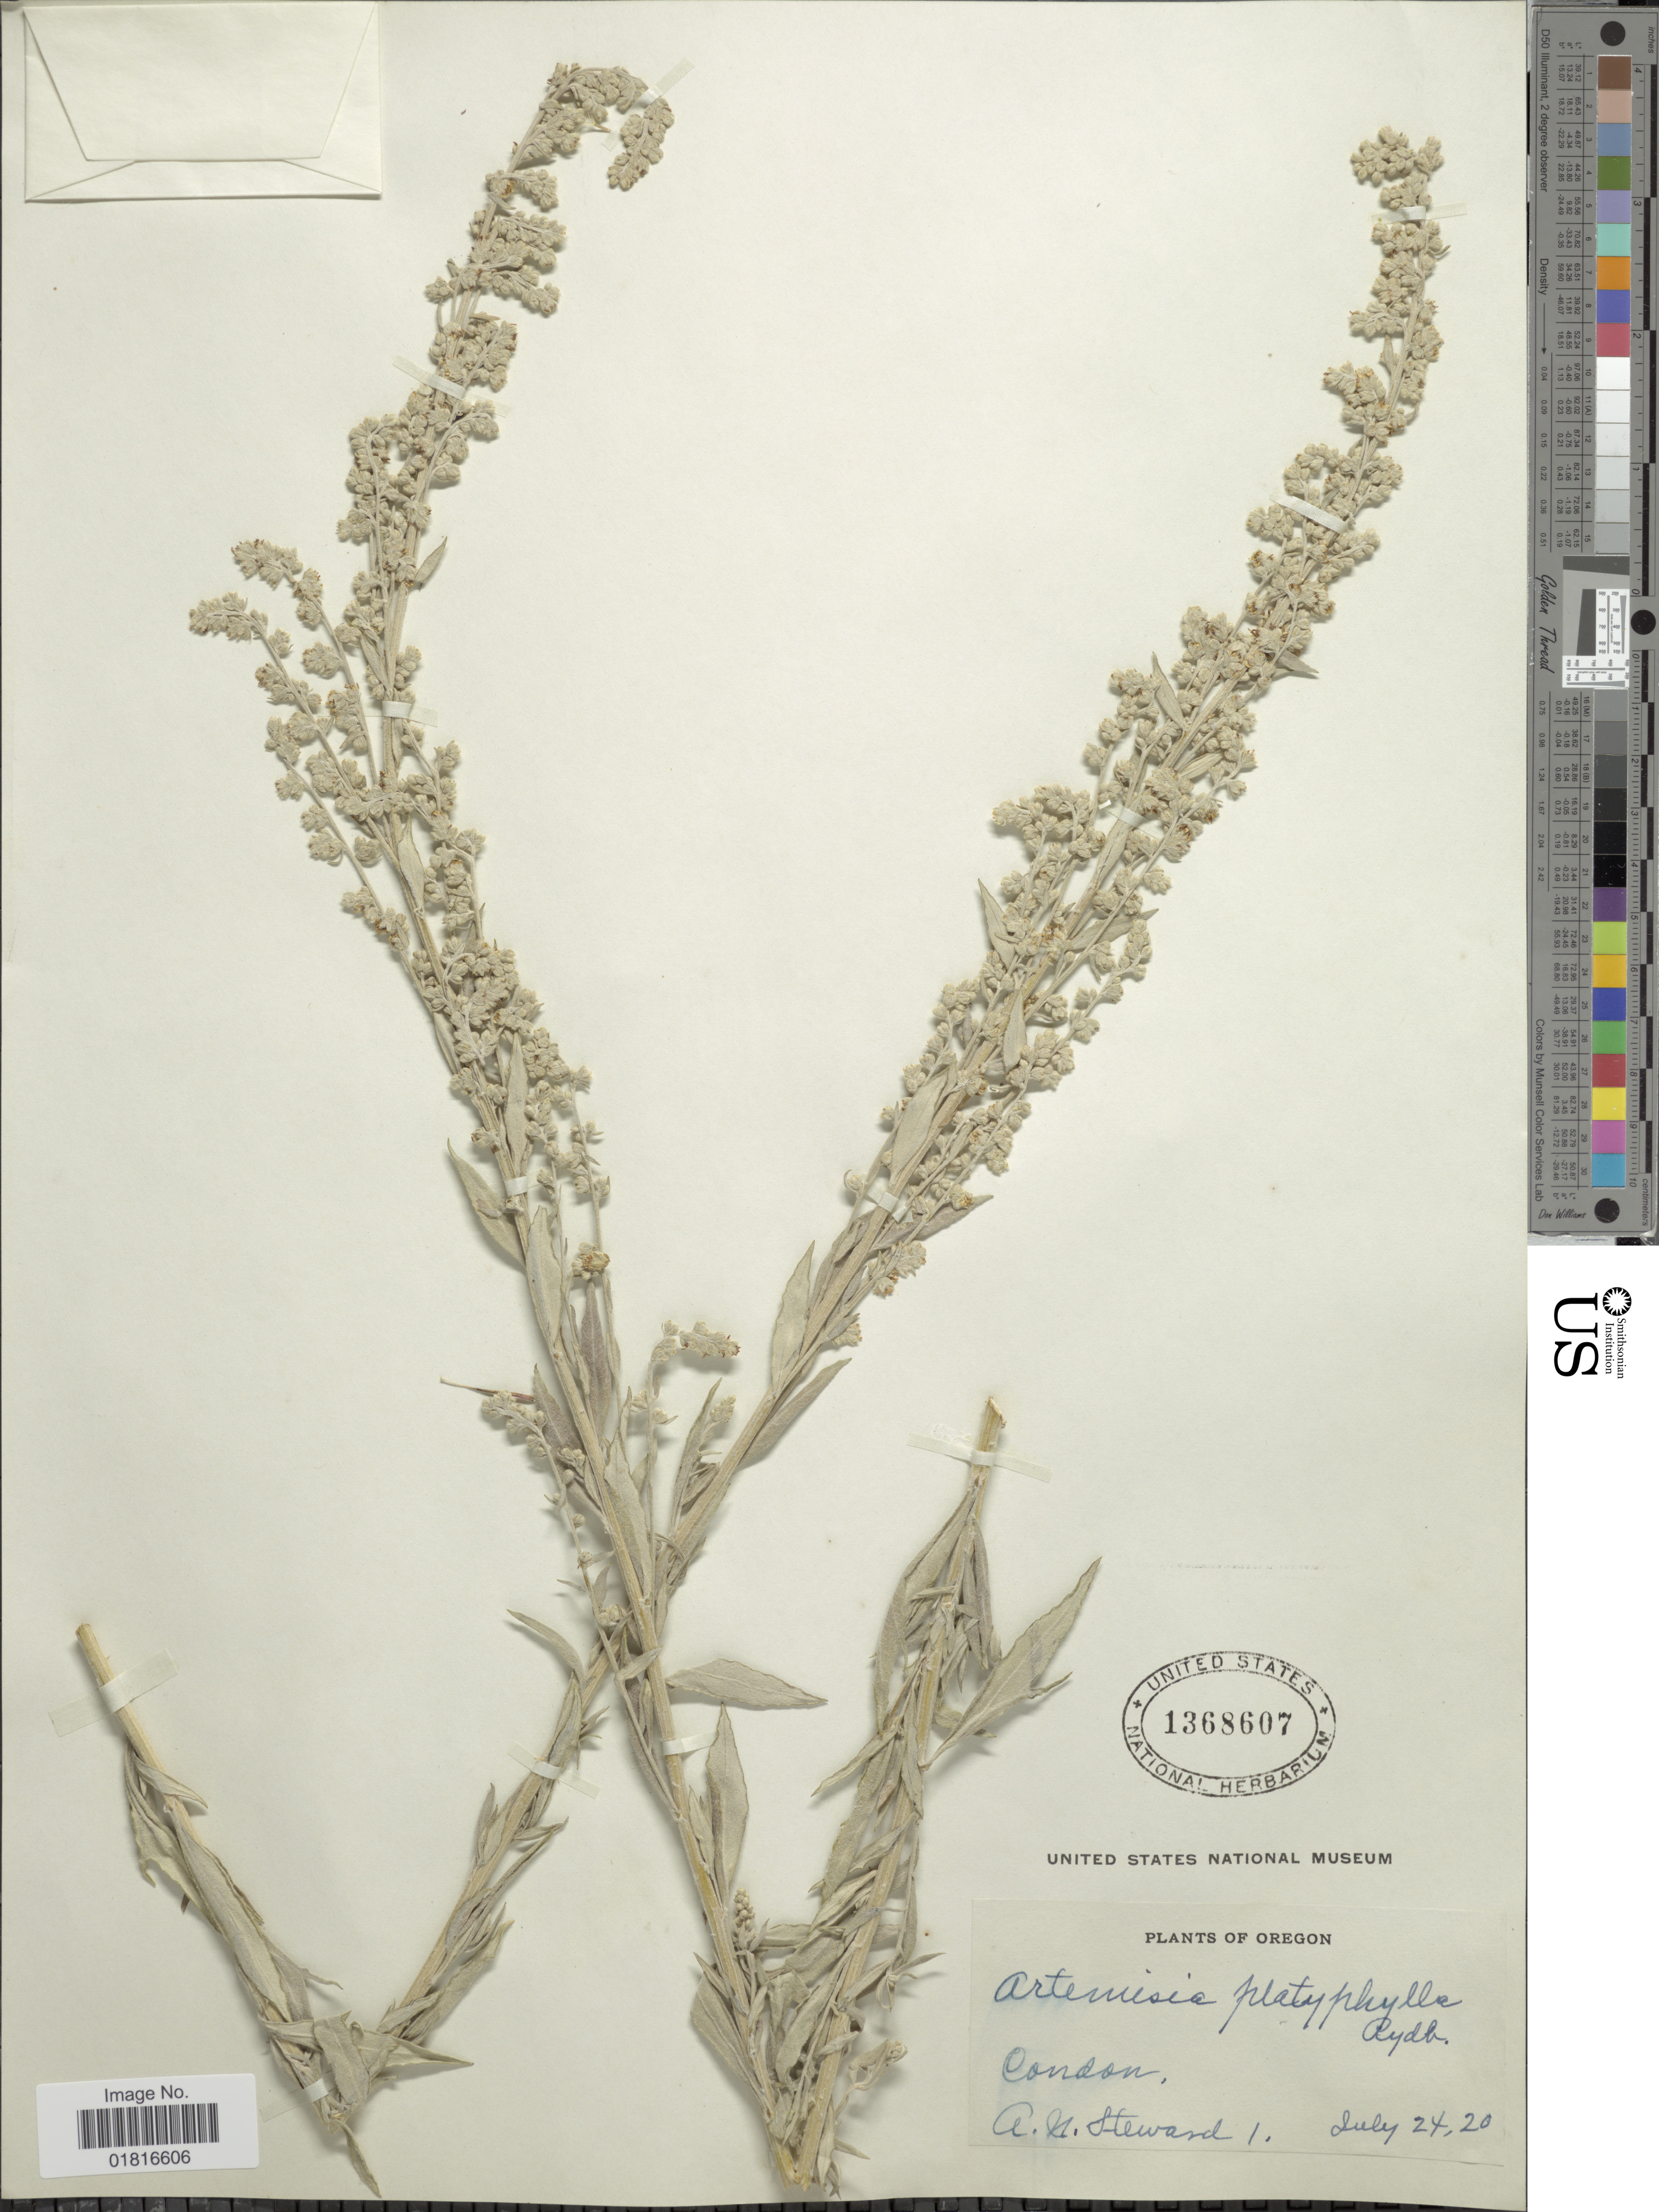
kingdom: Plantae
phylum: Tracheophyta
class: Magnoliopsida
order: Asterales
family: Asteraceae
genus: Artemisia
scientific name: Artemisia platyphylla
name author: Rydb.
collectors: A. N. Steward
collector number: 1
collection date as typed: Transcribed d/m/y: 24/7/20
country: United States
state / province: Oregon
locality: Condon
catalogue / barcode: US 1368607